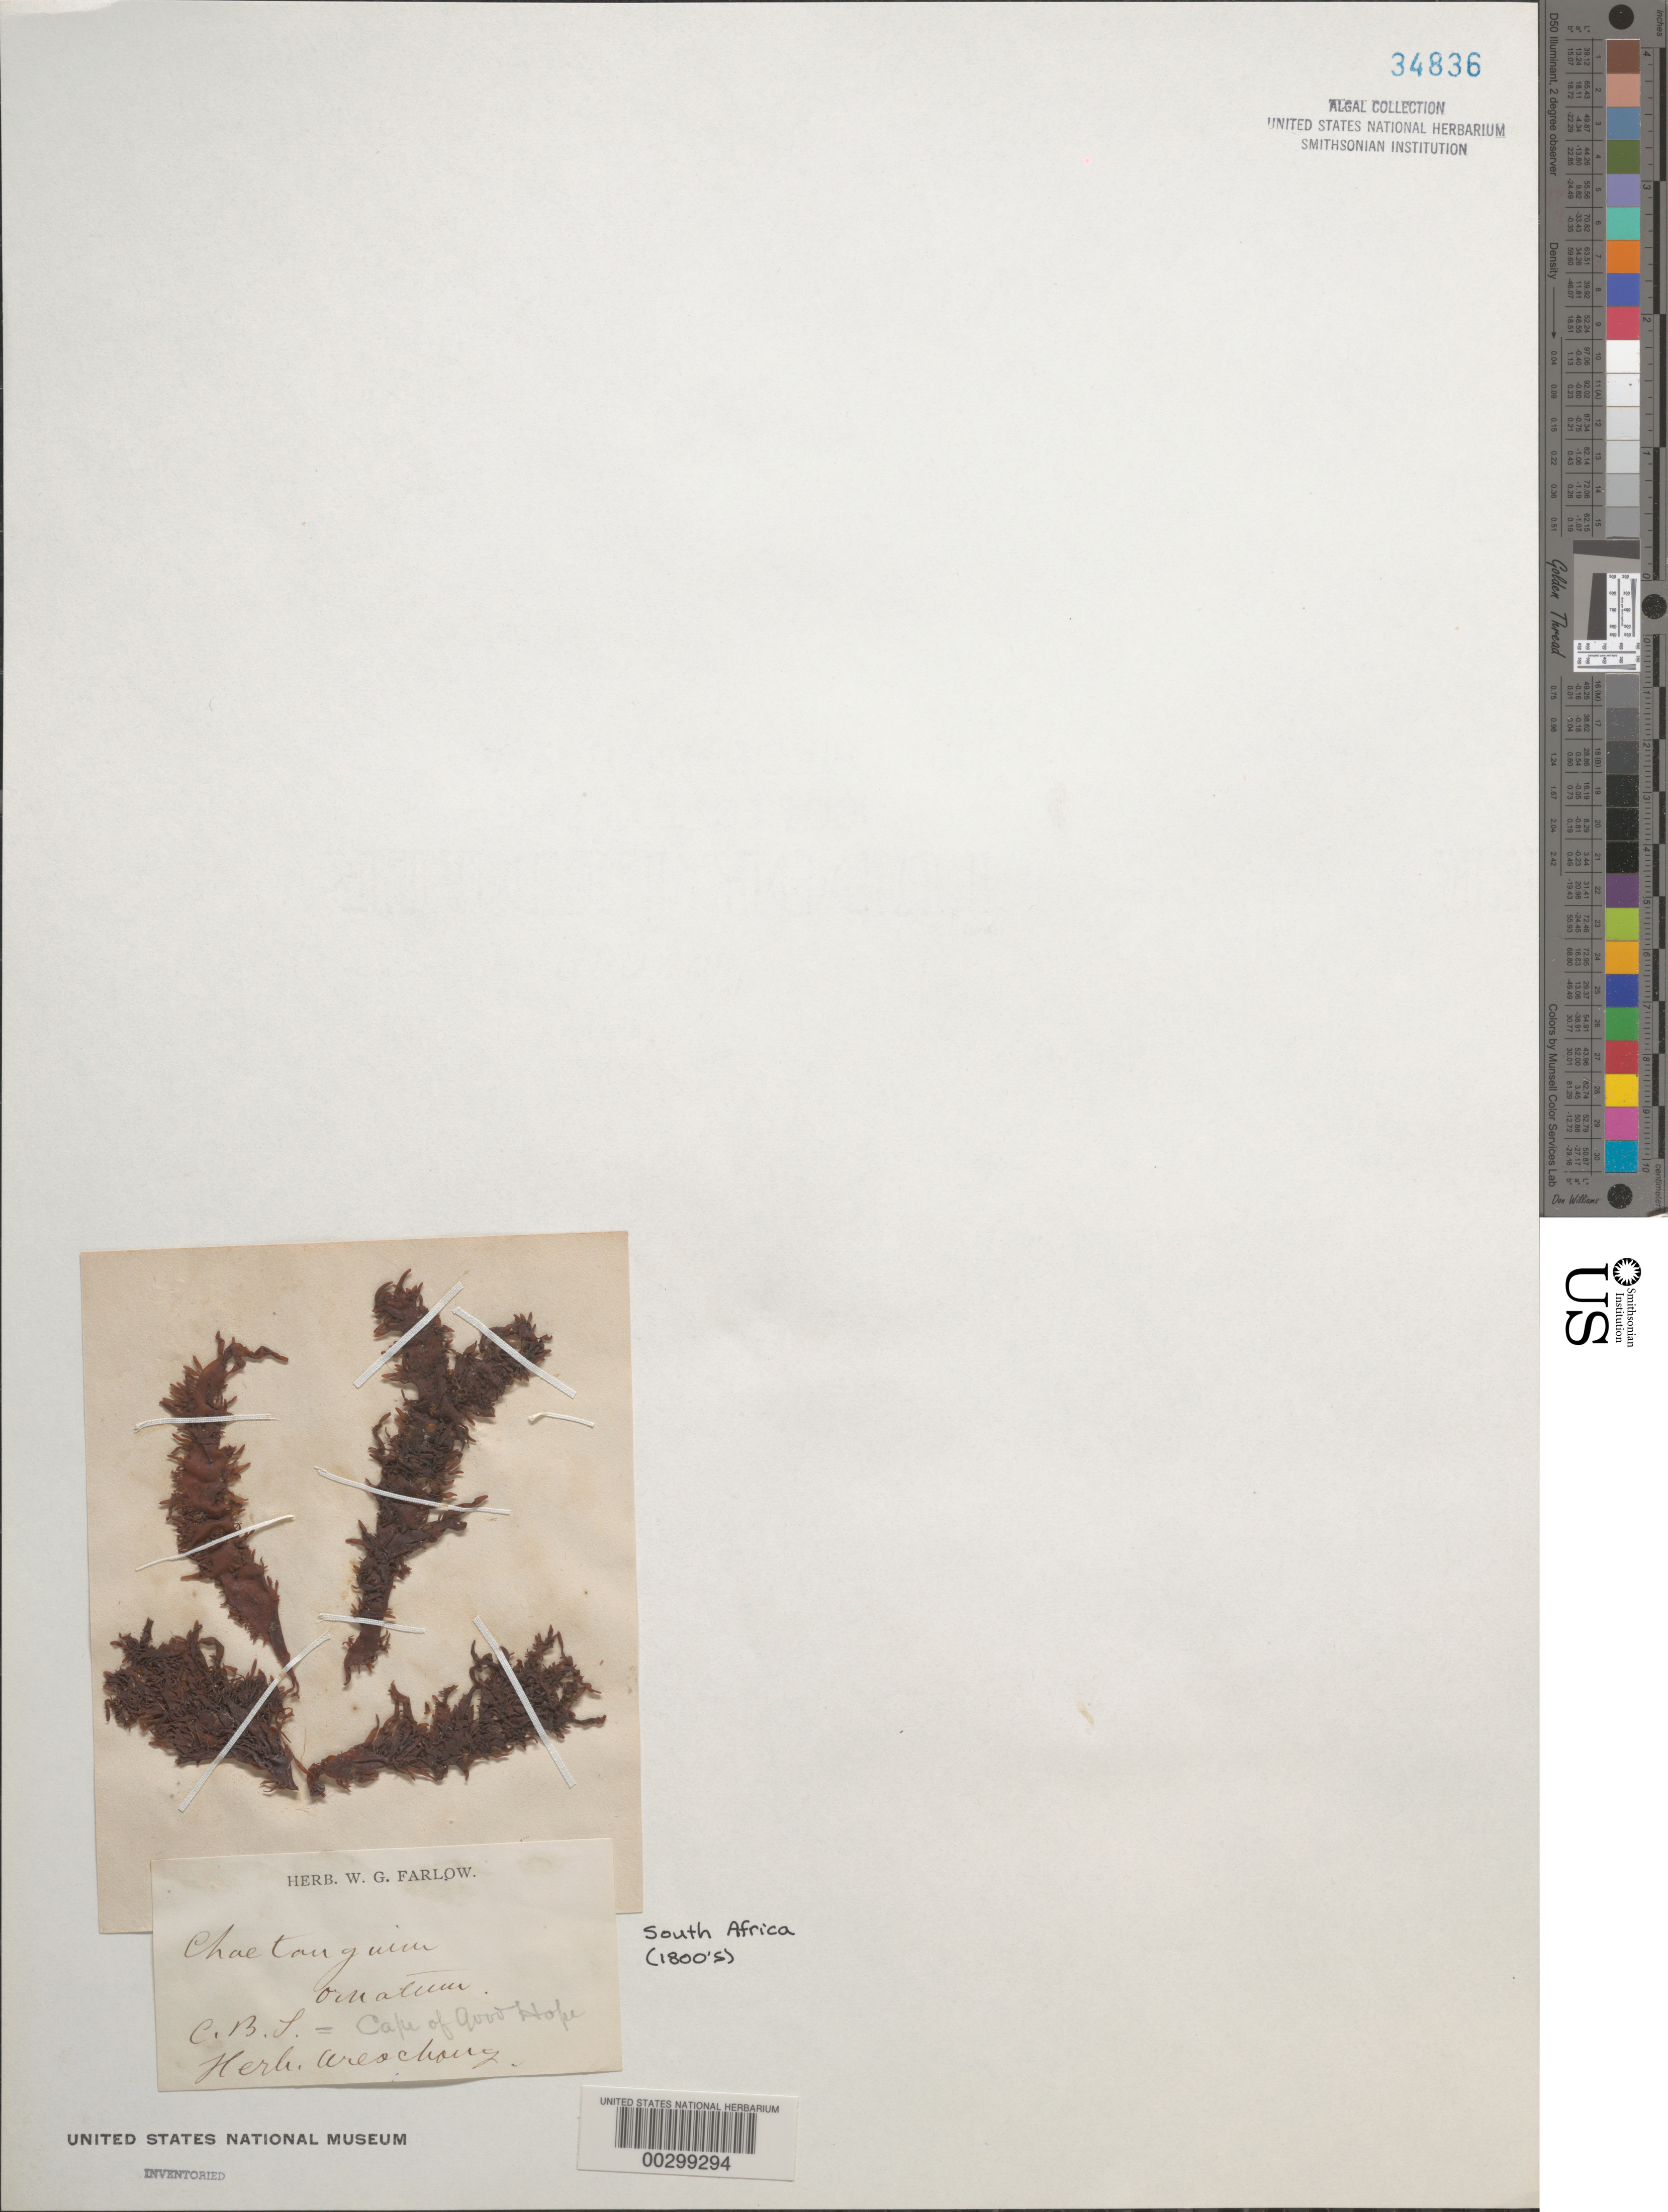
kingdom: Plantae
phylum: Rhodophyta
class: Florideophyceae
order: Gelidiales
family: Gelidiaceae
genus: Suhria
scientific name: Suhria vittata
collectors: ex herb. Alfred Areschoug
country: South Africa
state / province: Western Cape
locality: Cape of good hope (c.b.s.)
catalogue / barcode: US 34836